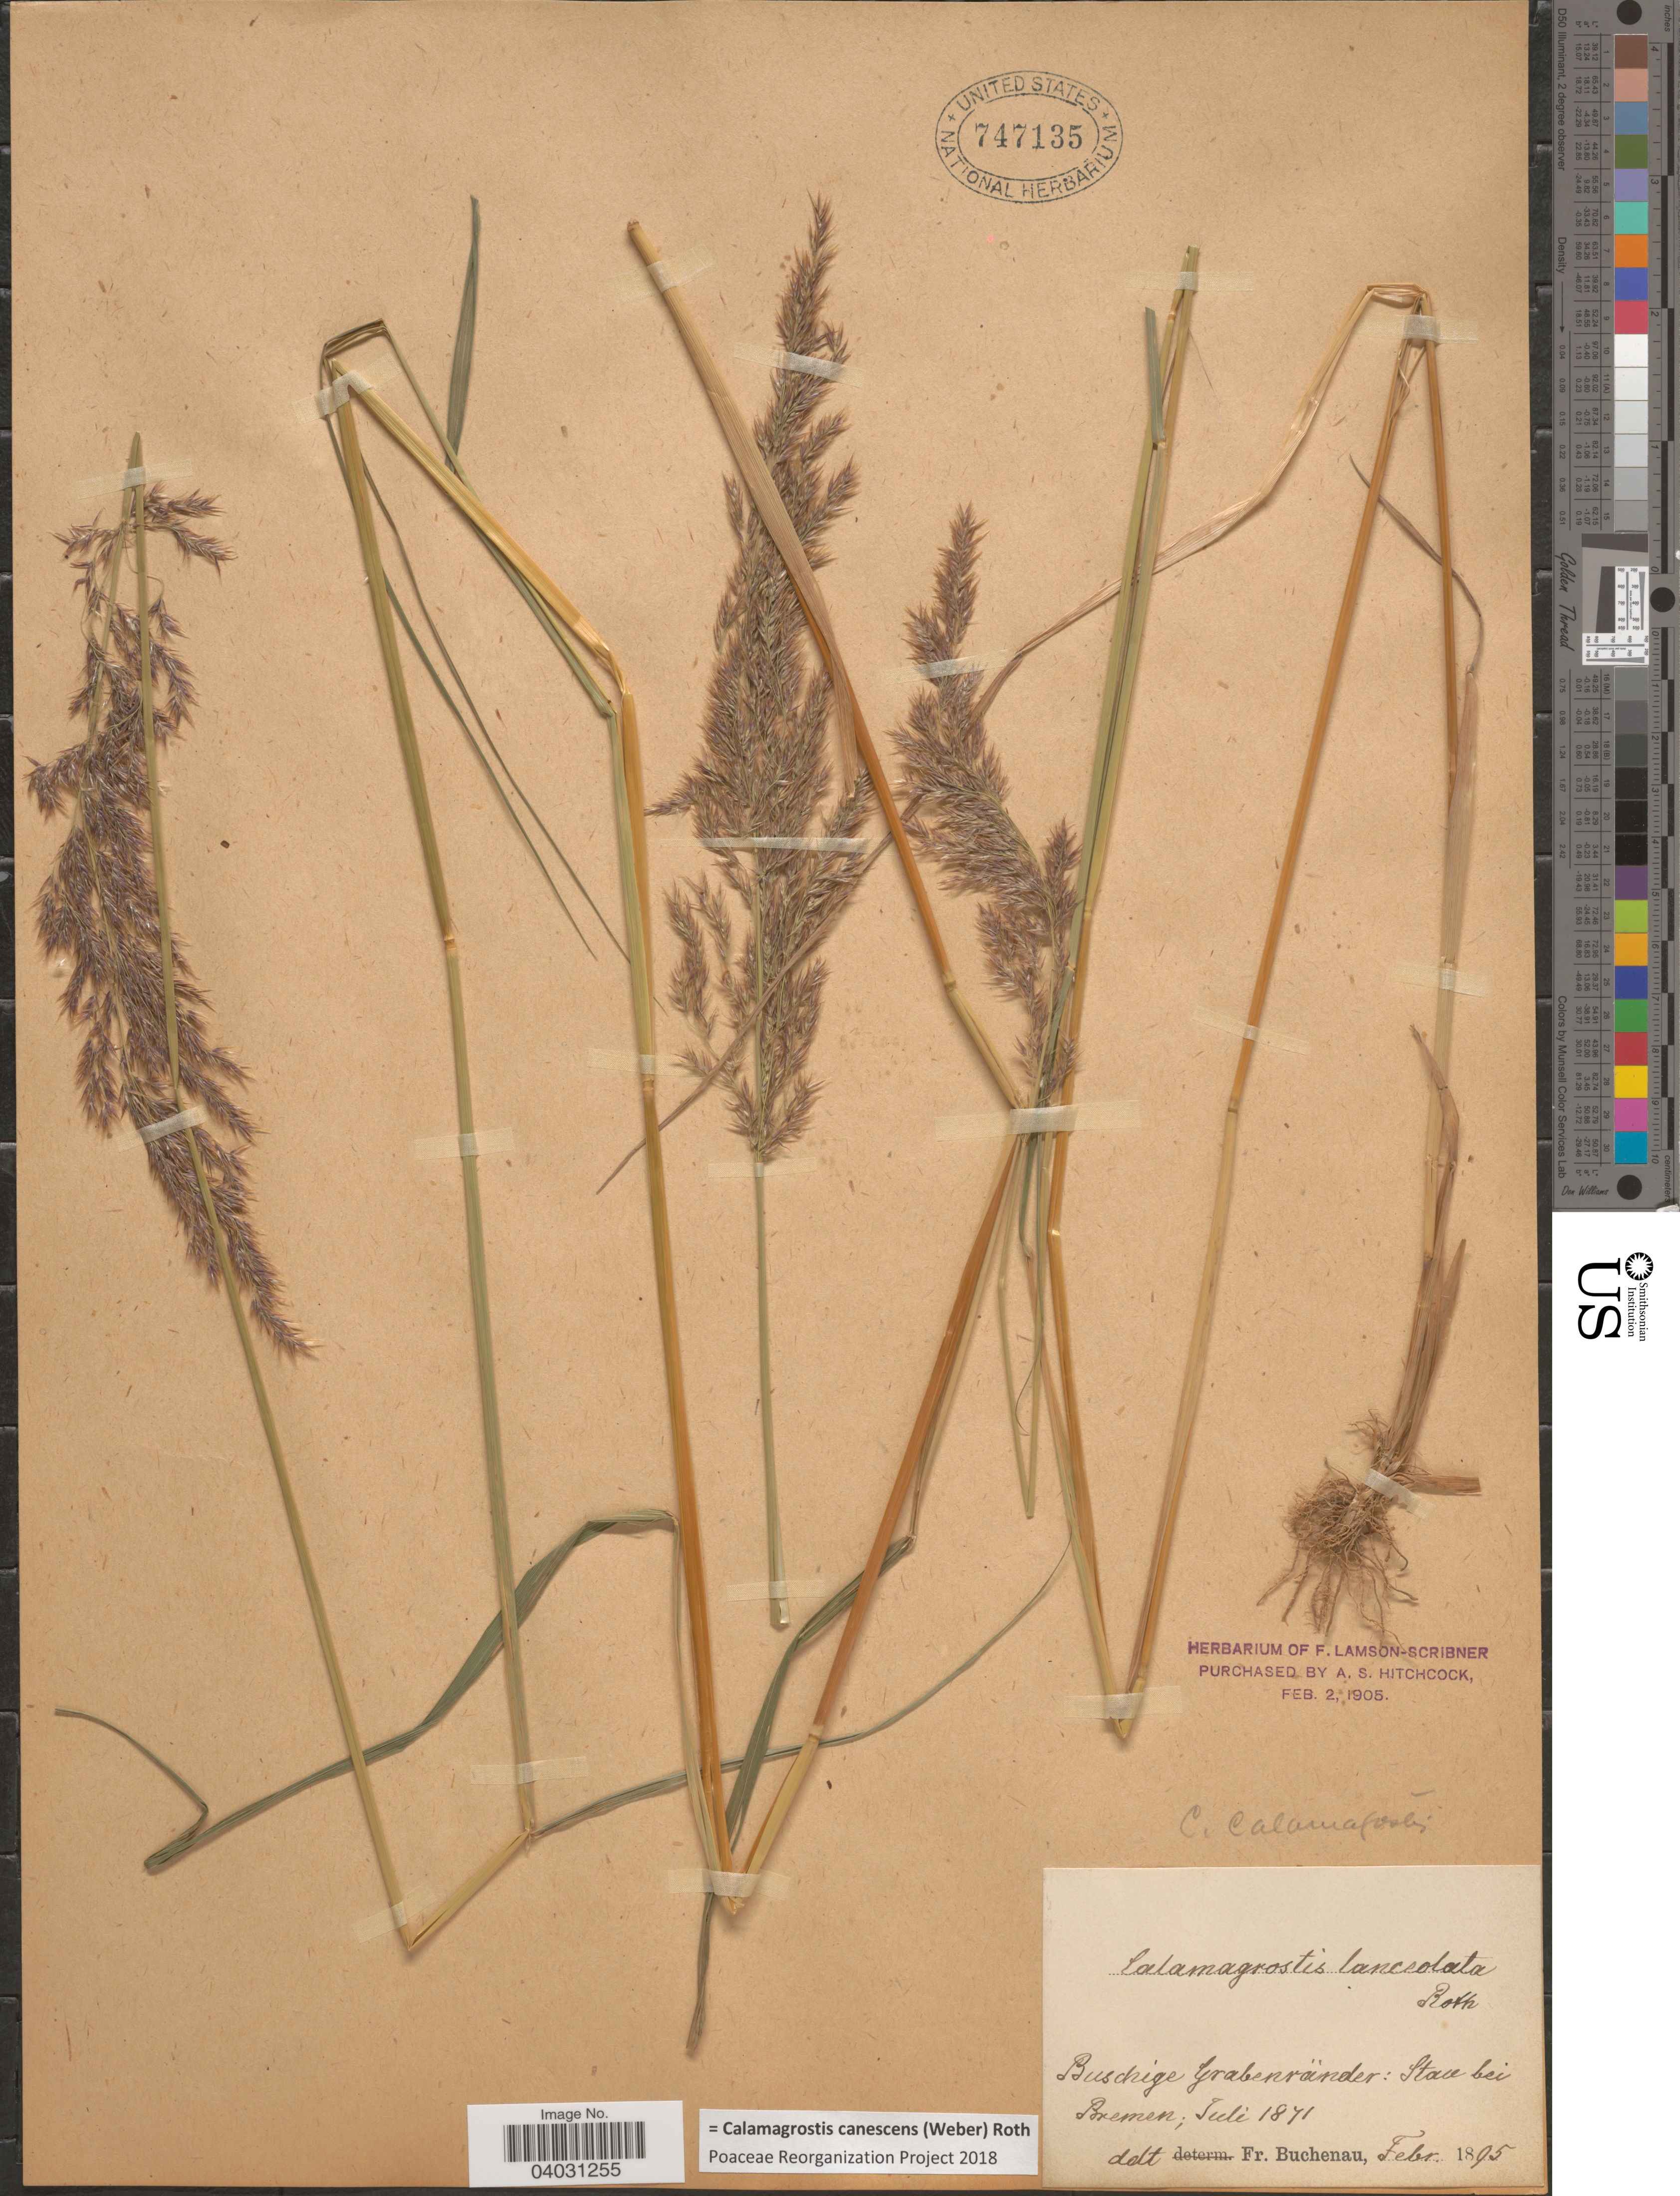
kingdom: Plantae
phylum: Tracheophyta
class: Liliopsida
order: Poales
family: Poaceae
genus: Calamagrostis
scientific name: Calamagrostis canescens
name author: (G.H. Weber) Roth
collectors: ex herb. F. Lamson Scribner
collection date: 1871-07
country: Germany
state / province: Bremen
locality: Buschige Grabenränder: Stau bei Bremen.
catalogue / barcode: US 747135